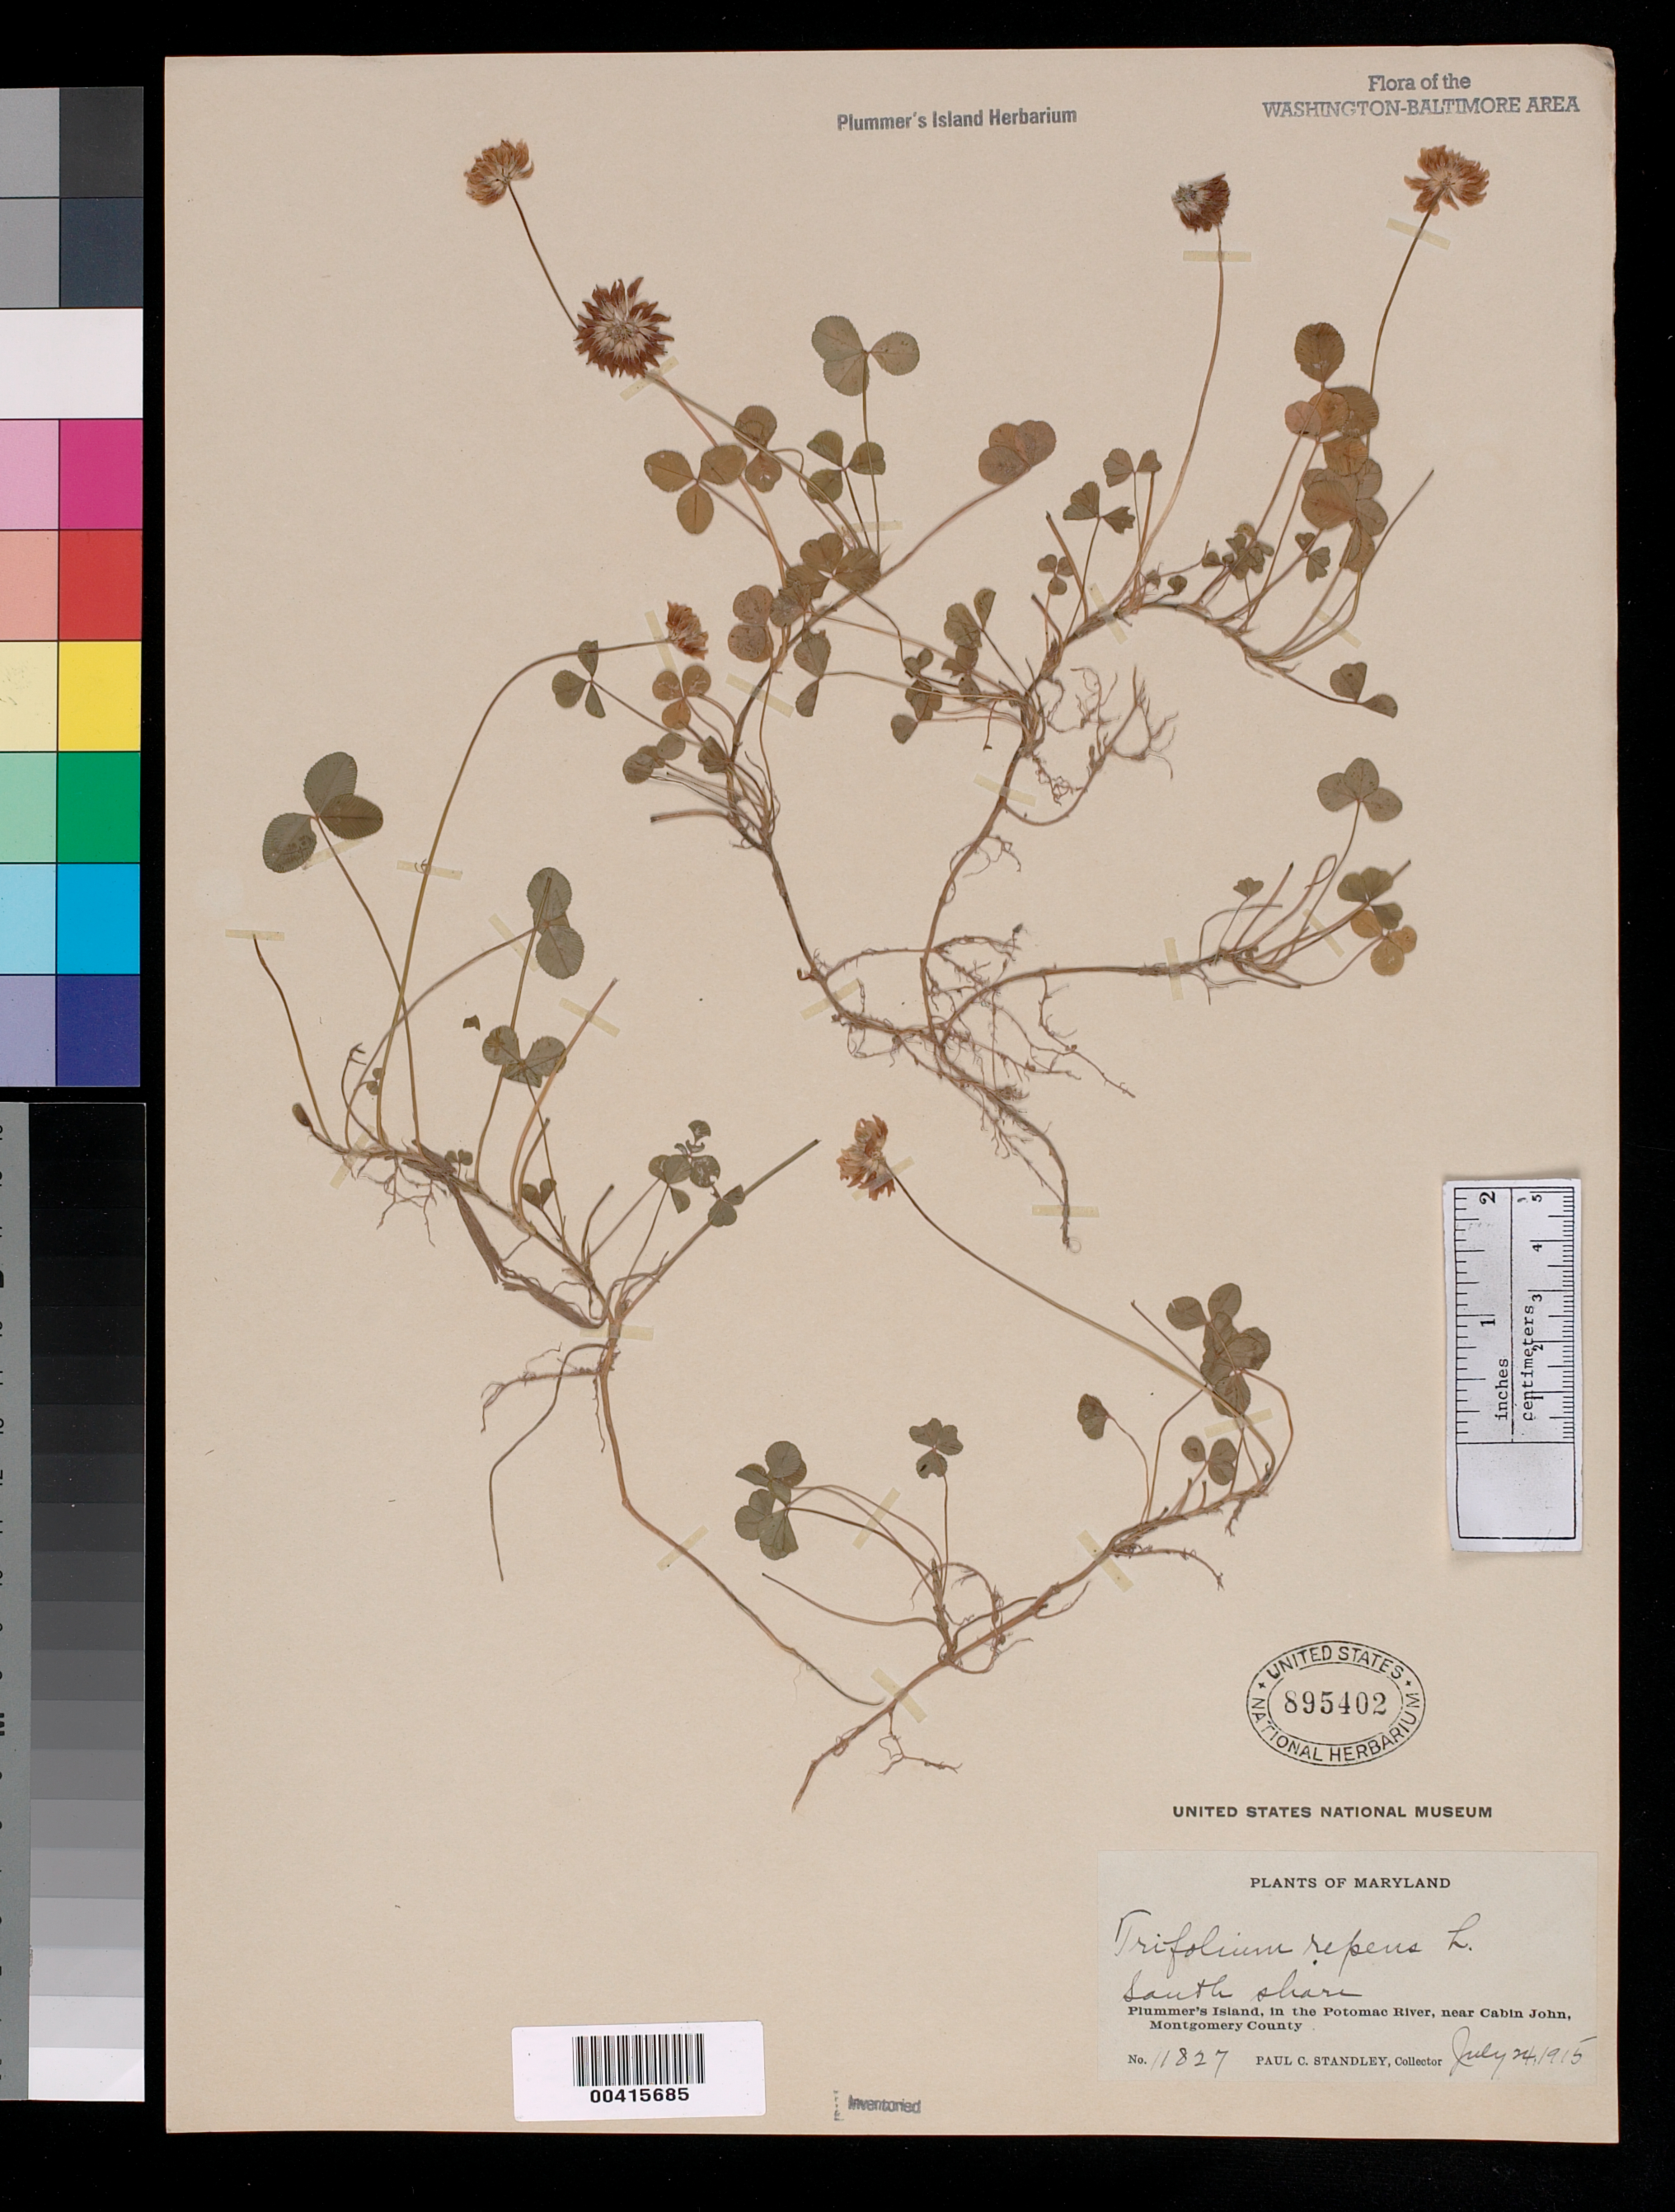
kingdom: Plantae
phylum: Tracheophyta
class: Magnoliopsida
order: Fabales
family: Fabaceae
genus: Trifolium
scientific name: Trifolium repens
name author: L.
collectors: P. C. Standley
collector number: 11827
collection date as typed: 24 Jul 1915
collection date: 1915-07-24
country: United States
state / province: Maryland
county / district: Montgomery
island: Plummers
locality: Plummer's Island; south shore C. & O. Canal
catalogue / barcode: US 895402